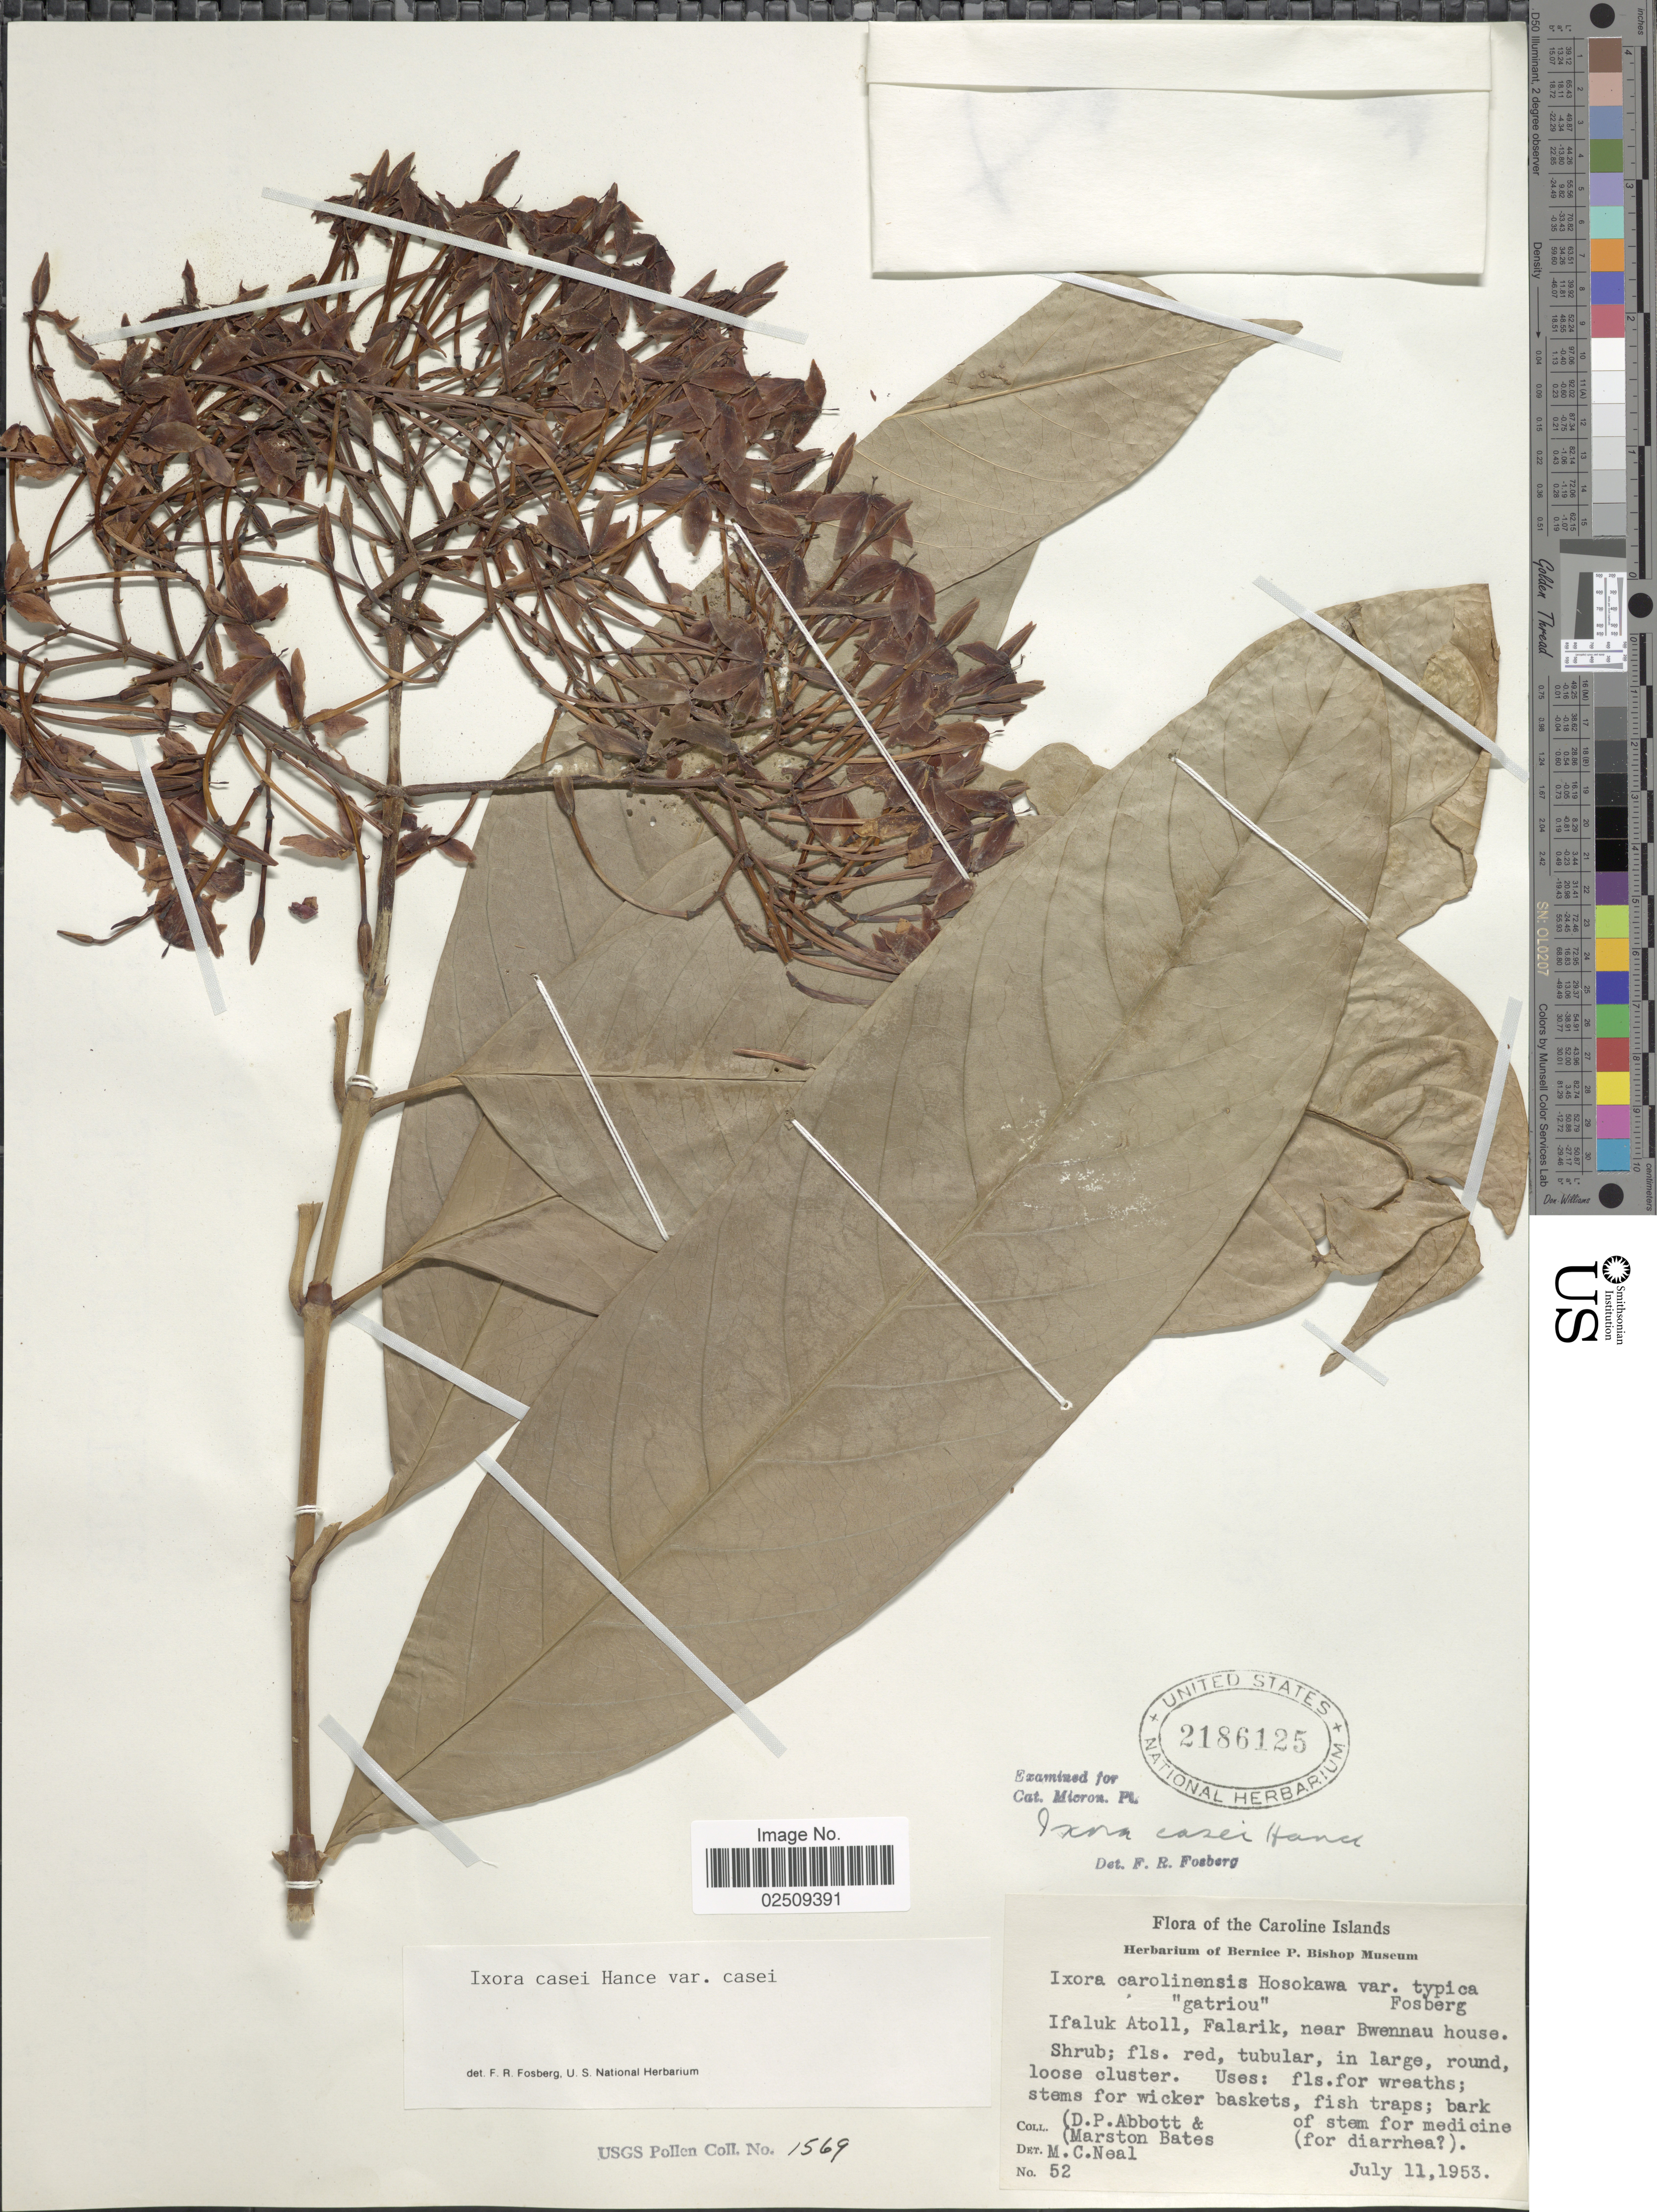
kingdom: Plantae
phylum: Tracheophyta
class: Magnoliopsida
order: Gentianales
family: Rubiaceae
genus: Ixora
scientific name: Ixora casei var. casei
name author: Hance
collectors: D. P. Abbott & M. Bates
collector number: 52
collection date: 1953-10-11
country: Micronesia, Federated States of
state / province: Yap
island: Ifalik [Ifaluk] Atoll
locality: The Caroline Islands, Ifaluk Atoll, Falarik, near Bwennau house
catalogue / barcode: US 2186125